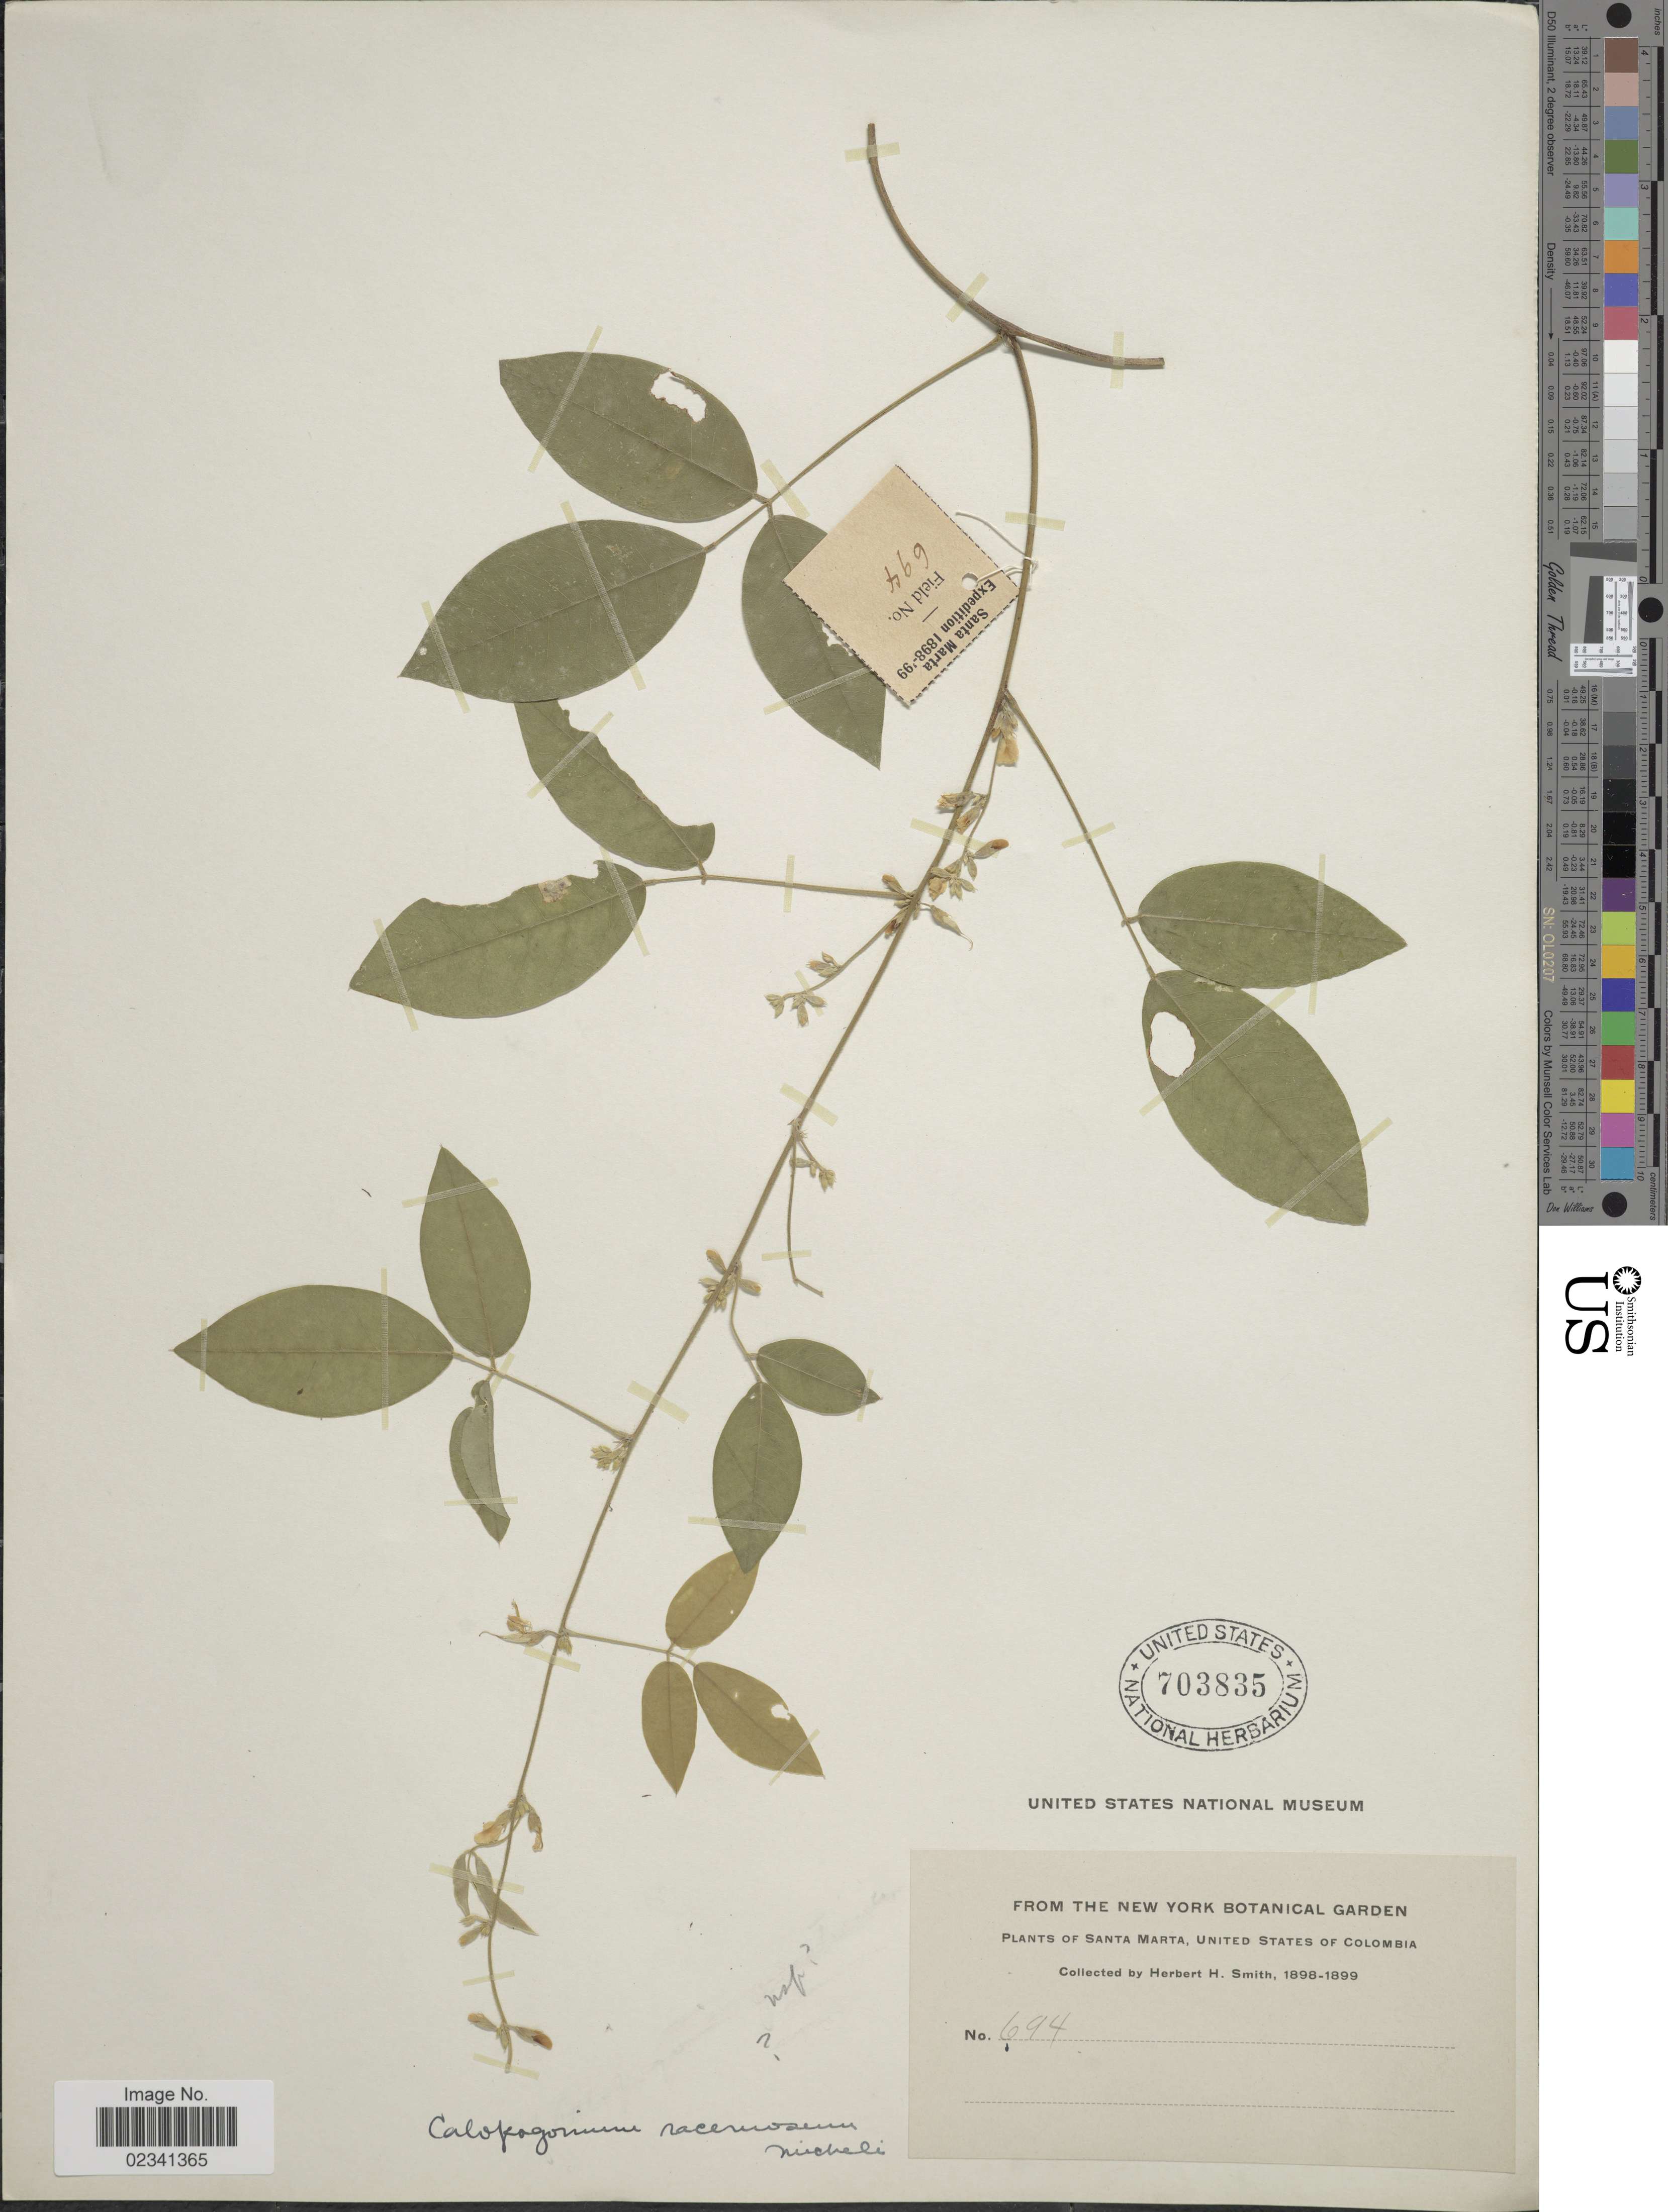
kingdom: Plantae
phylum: Tracheophyta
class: Magnoliopsida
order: Fabales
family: Fabaceae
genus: Calopogonium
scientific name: Calopogonium racemosum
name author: Micheli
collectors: Herbert H. Smith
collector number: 694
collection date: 1898/1899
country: Colombia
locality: Santa Marta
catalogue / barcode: US 703835